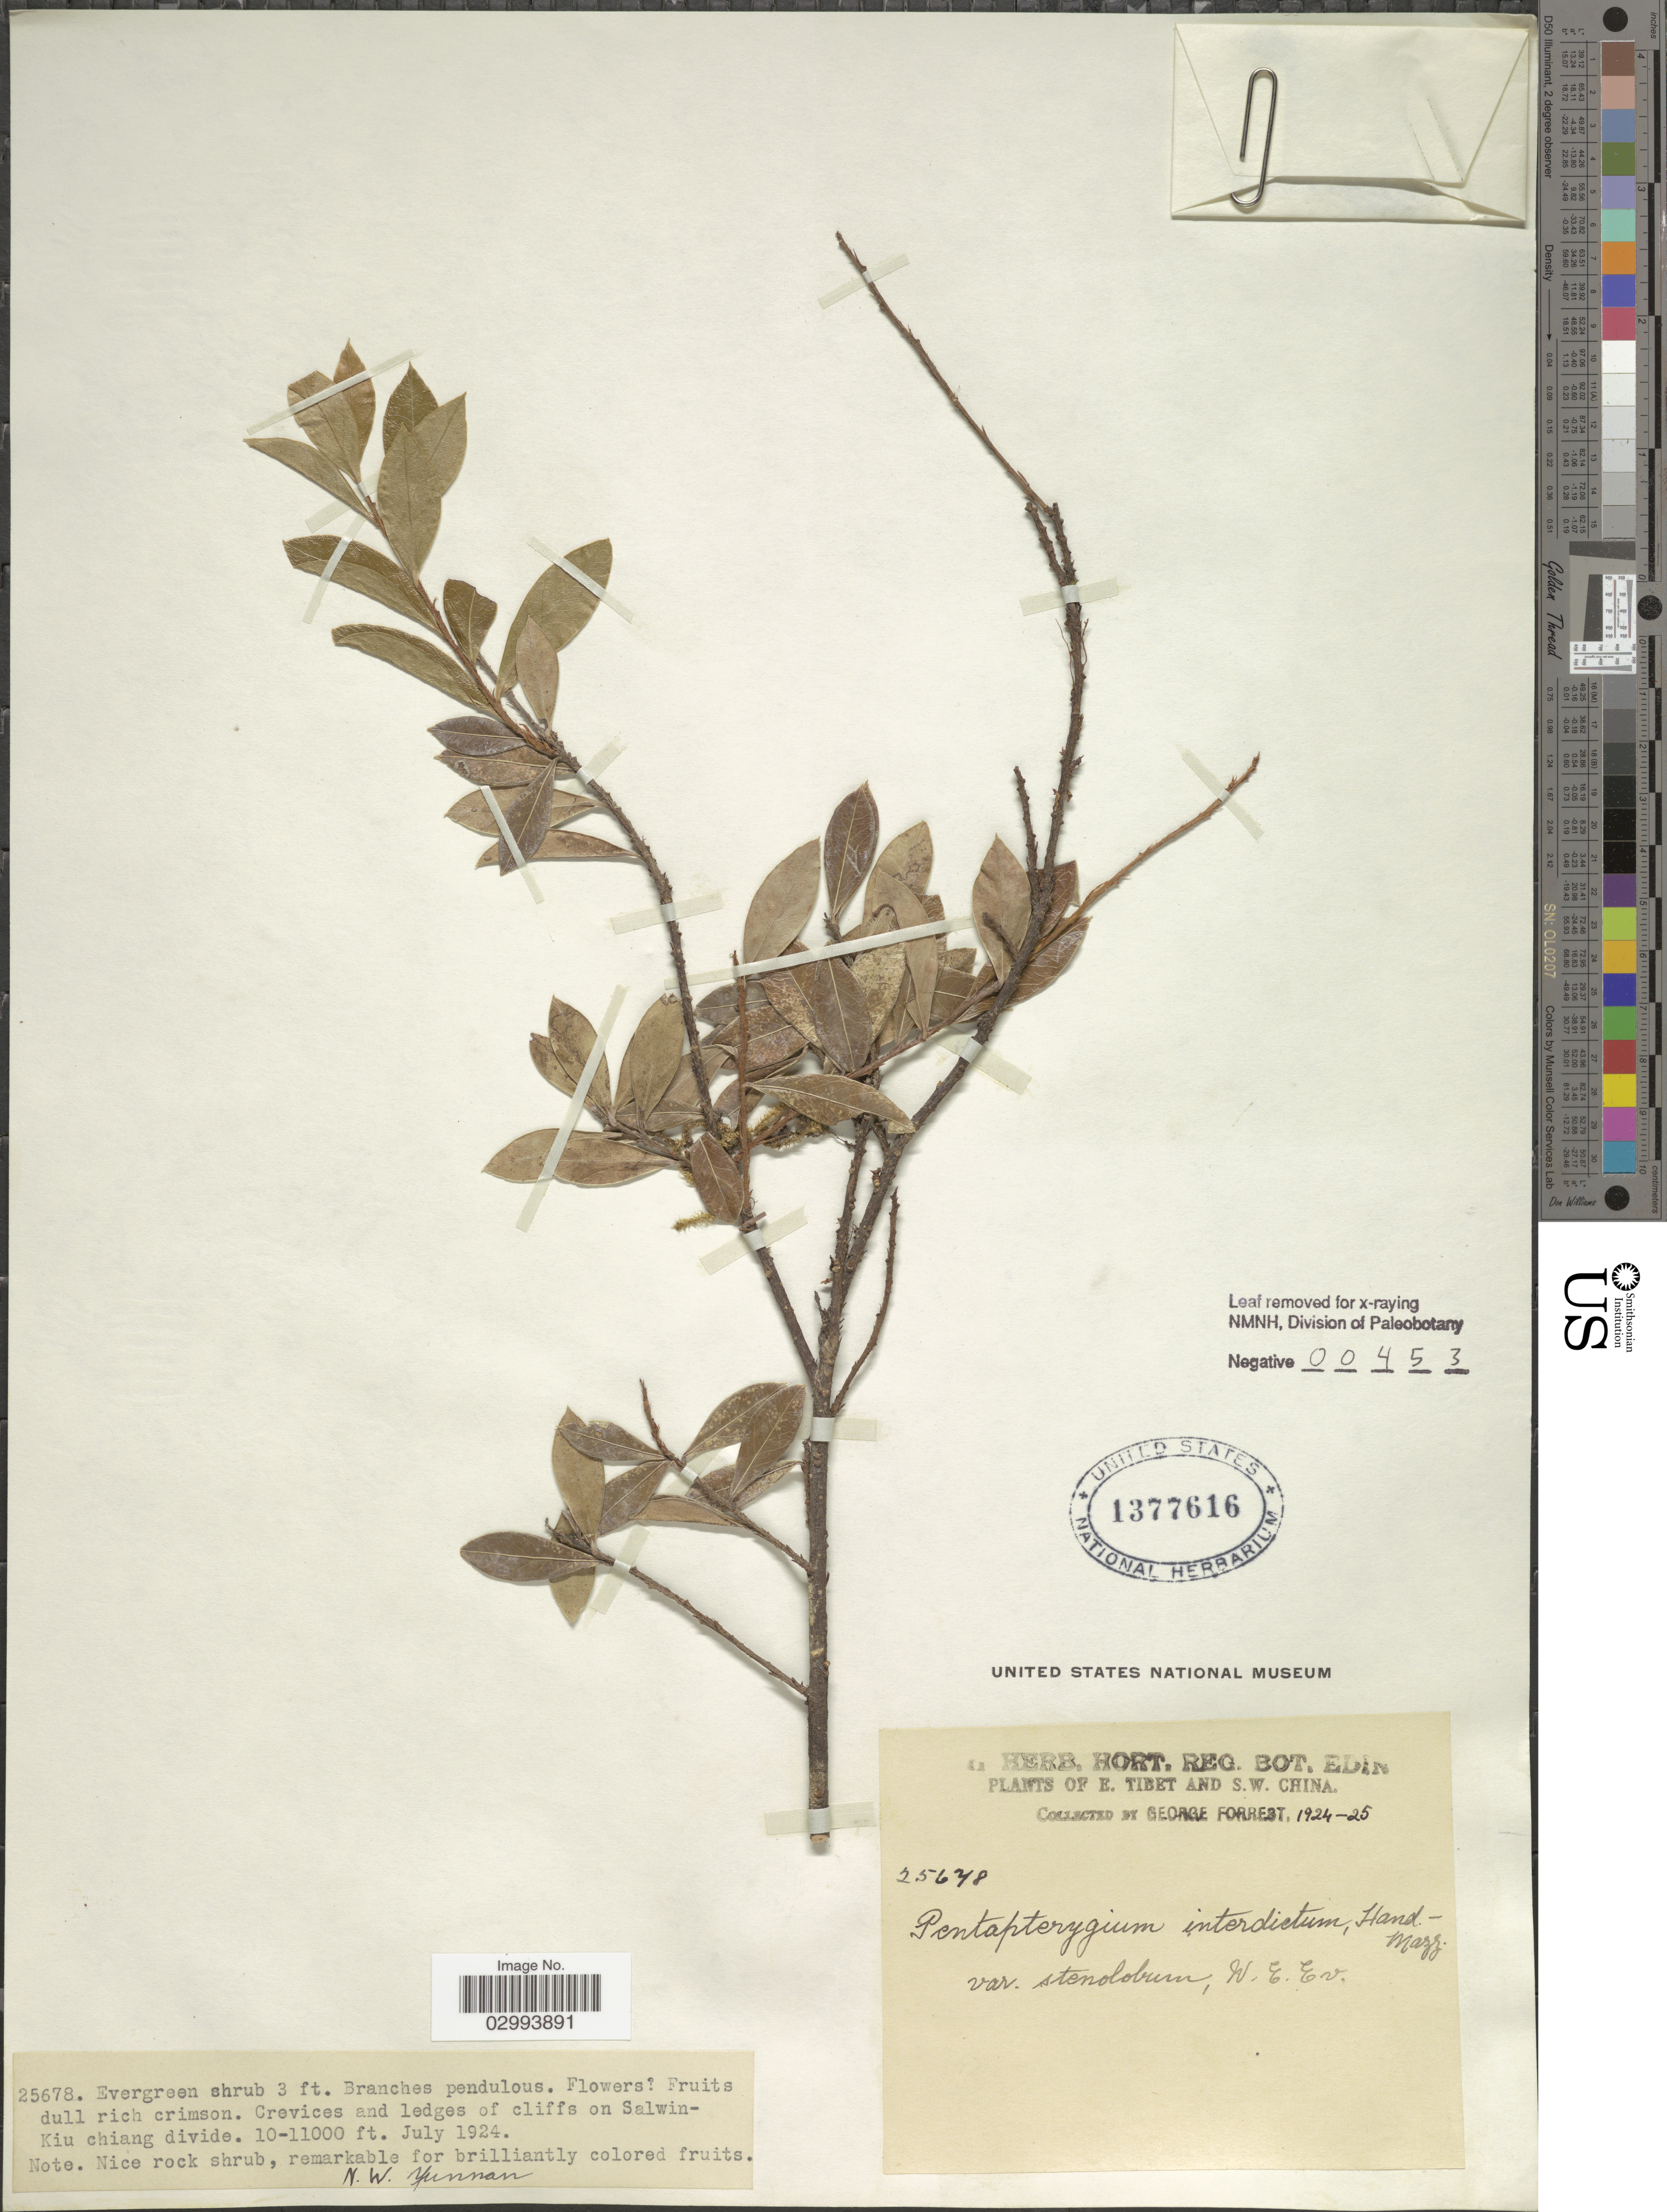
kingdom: Plantae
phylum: Tracheophyta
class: Magnoliopsida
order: Ericales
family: Ericaceae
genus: Pentapterygium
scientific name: Pentapterygium interdictum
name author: Hand.-Mazz.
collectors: G. Forrest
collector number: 25648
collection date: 1924-07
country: China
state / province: Yunnan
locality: E. Tibet and S. W. China. Crevices and ledges of cliffs on Salwin Kiu chiang divide. N. W. Yunnan.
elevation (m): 3048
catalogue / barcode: US 1377616